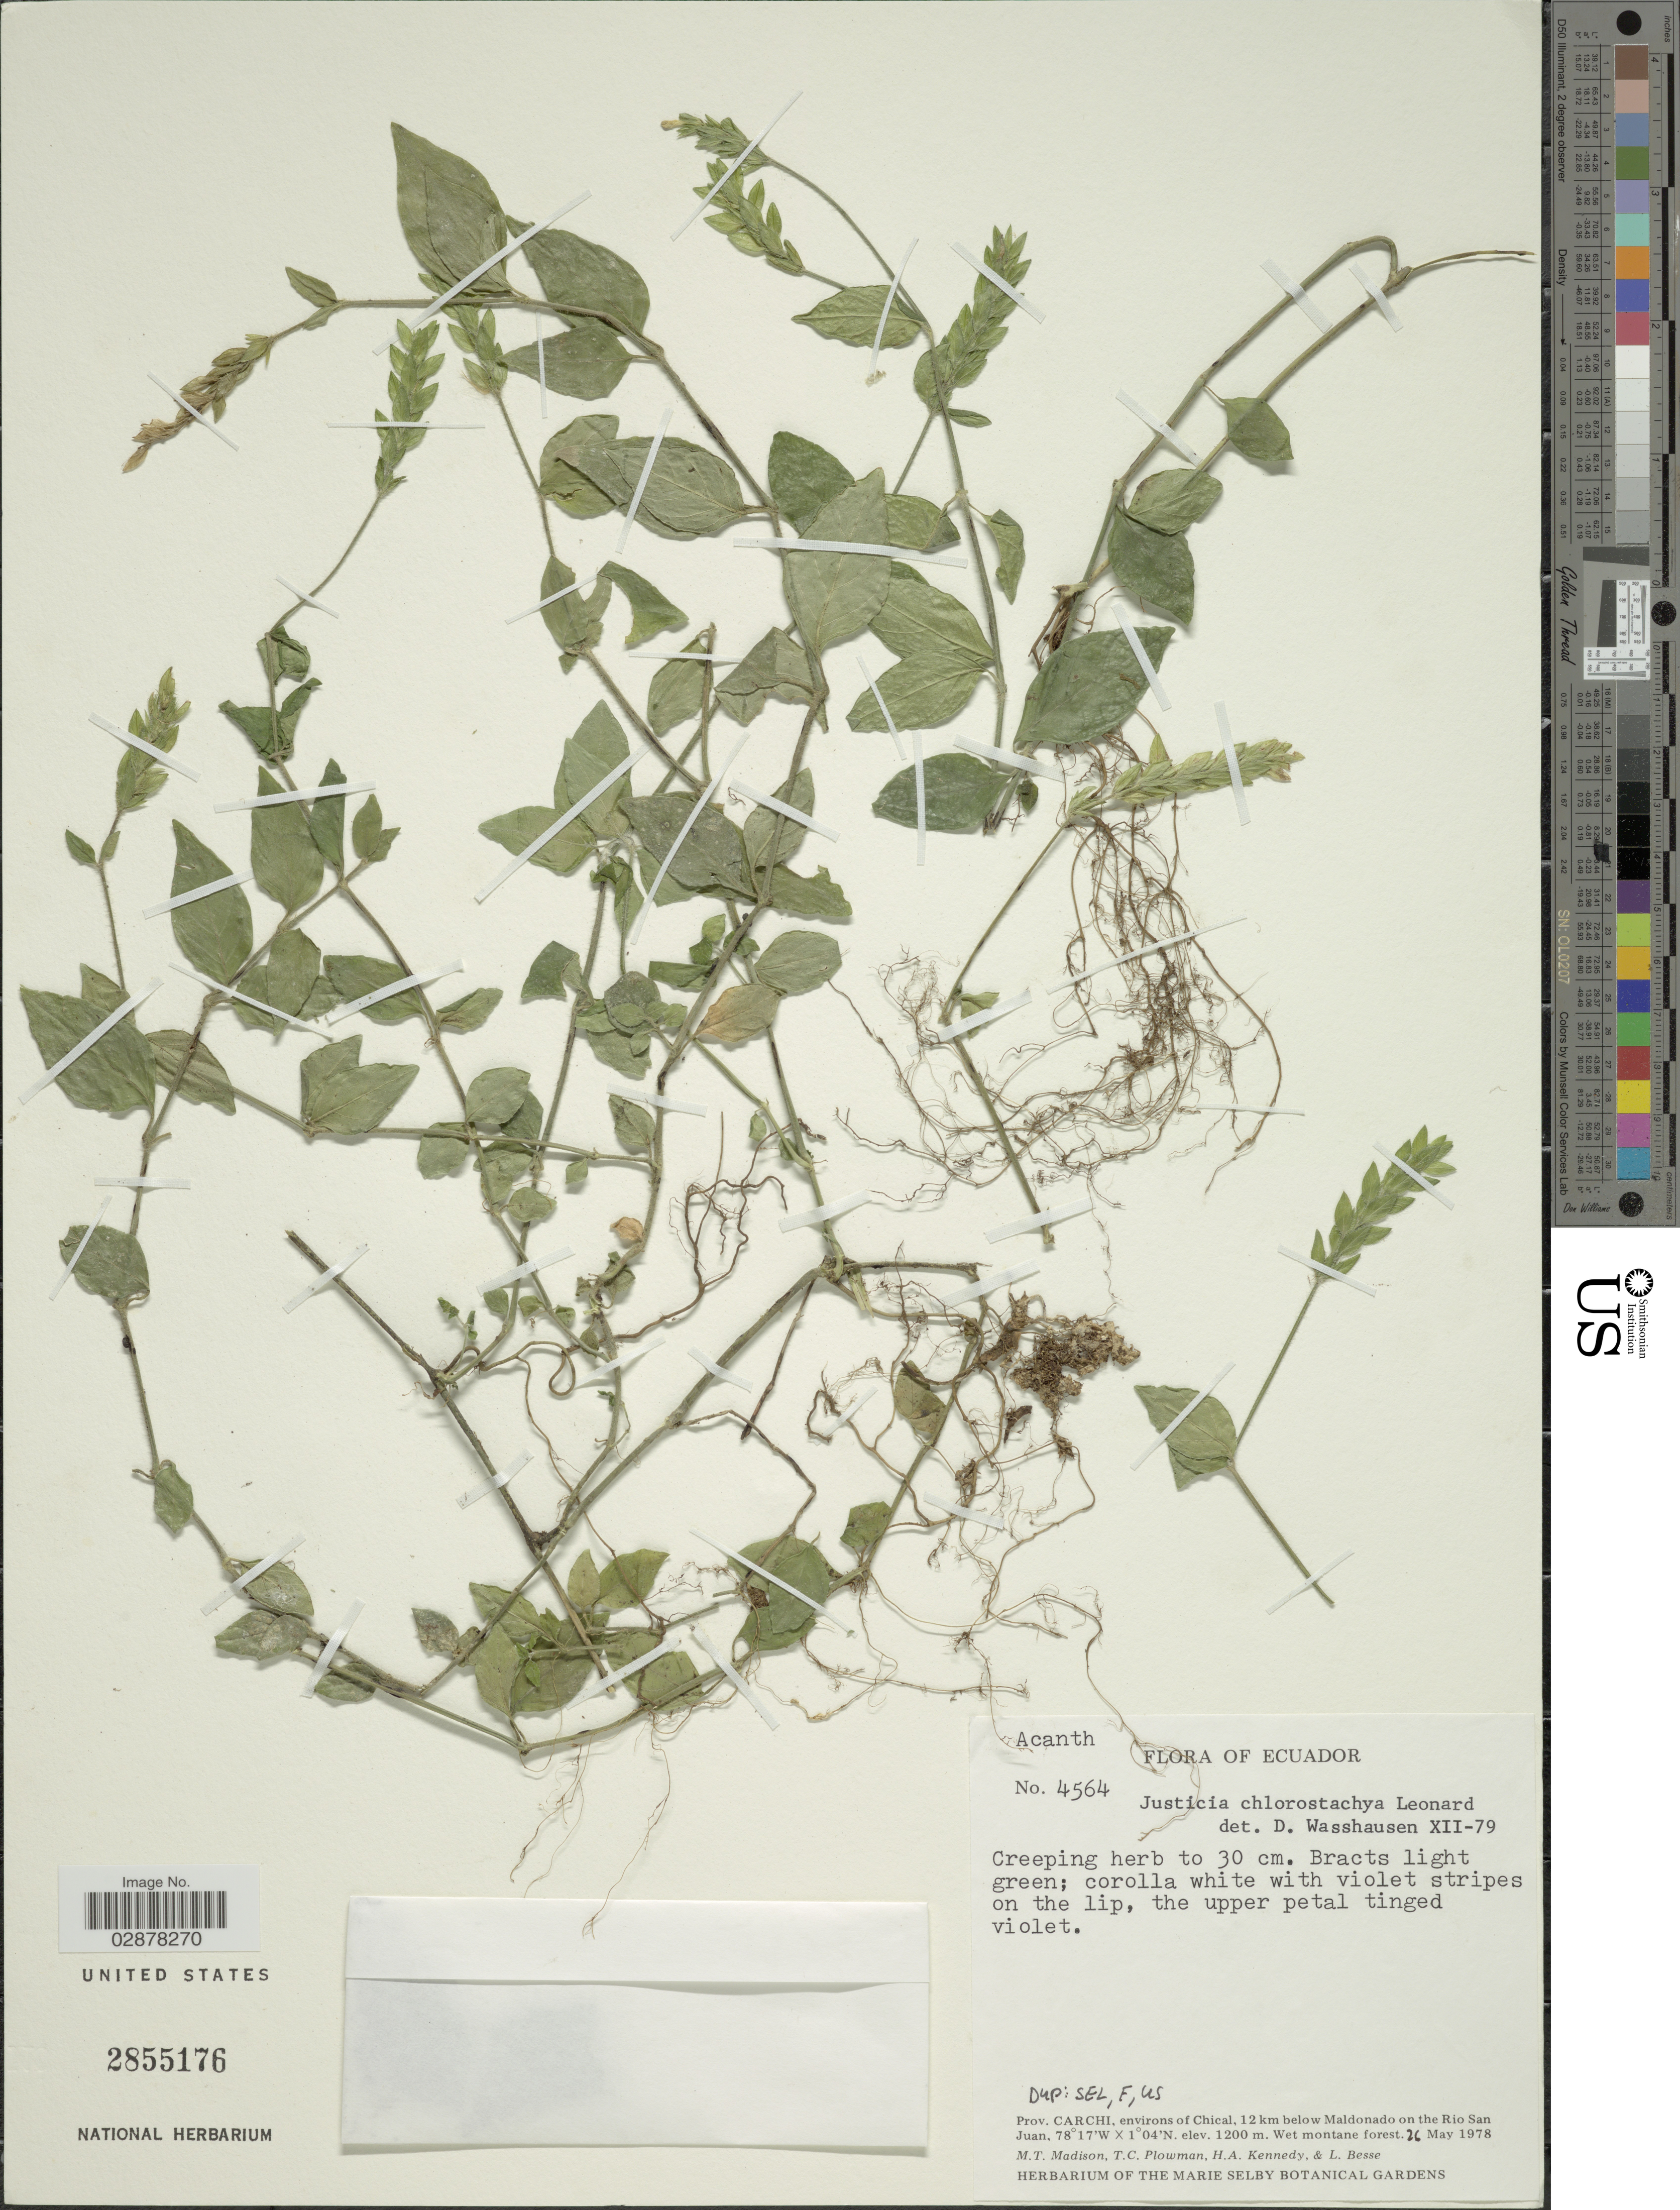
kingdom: Plantae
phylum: Tracheophyta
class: Magnoliopsida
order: Lamiales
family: Acanthaceae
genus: Justicia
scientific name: Justicia chlorostachya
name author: Leonard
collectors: M. T. Madison, T. Plowman, H. Kennedy & L. Besse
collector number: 4564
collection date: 1978-05-26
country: Ecuador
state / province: Carchi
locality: Environs of Chical, 12 km below Maldonado on the Rio San Juan.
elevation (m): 1200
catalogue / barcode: US 2855176